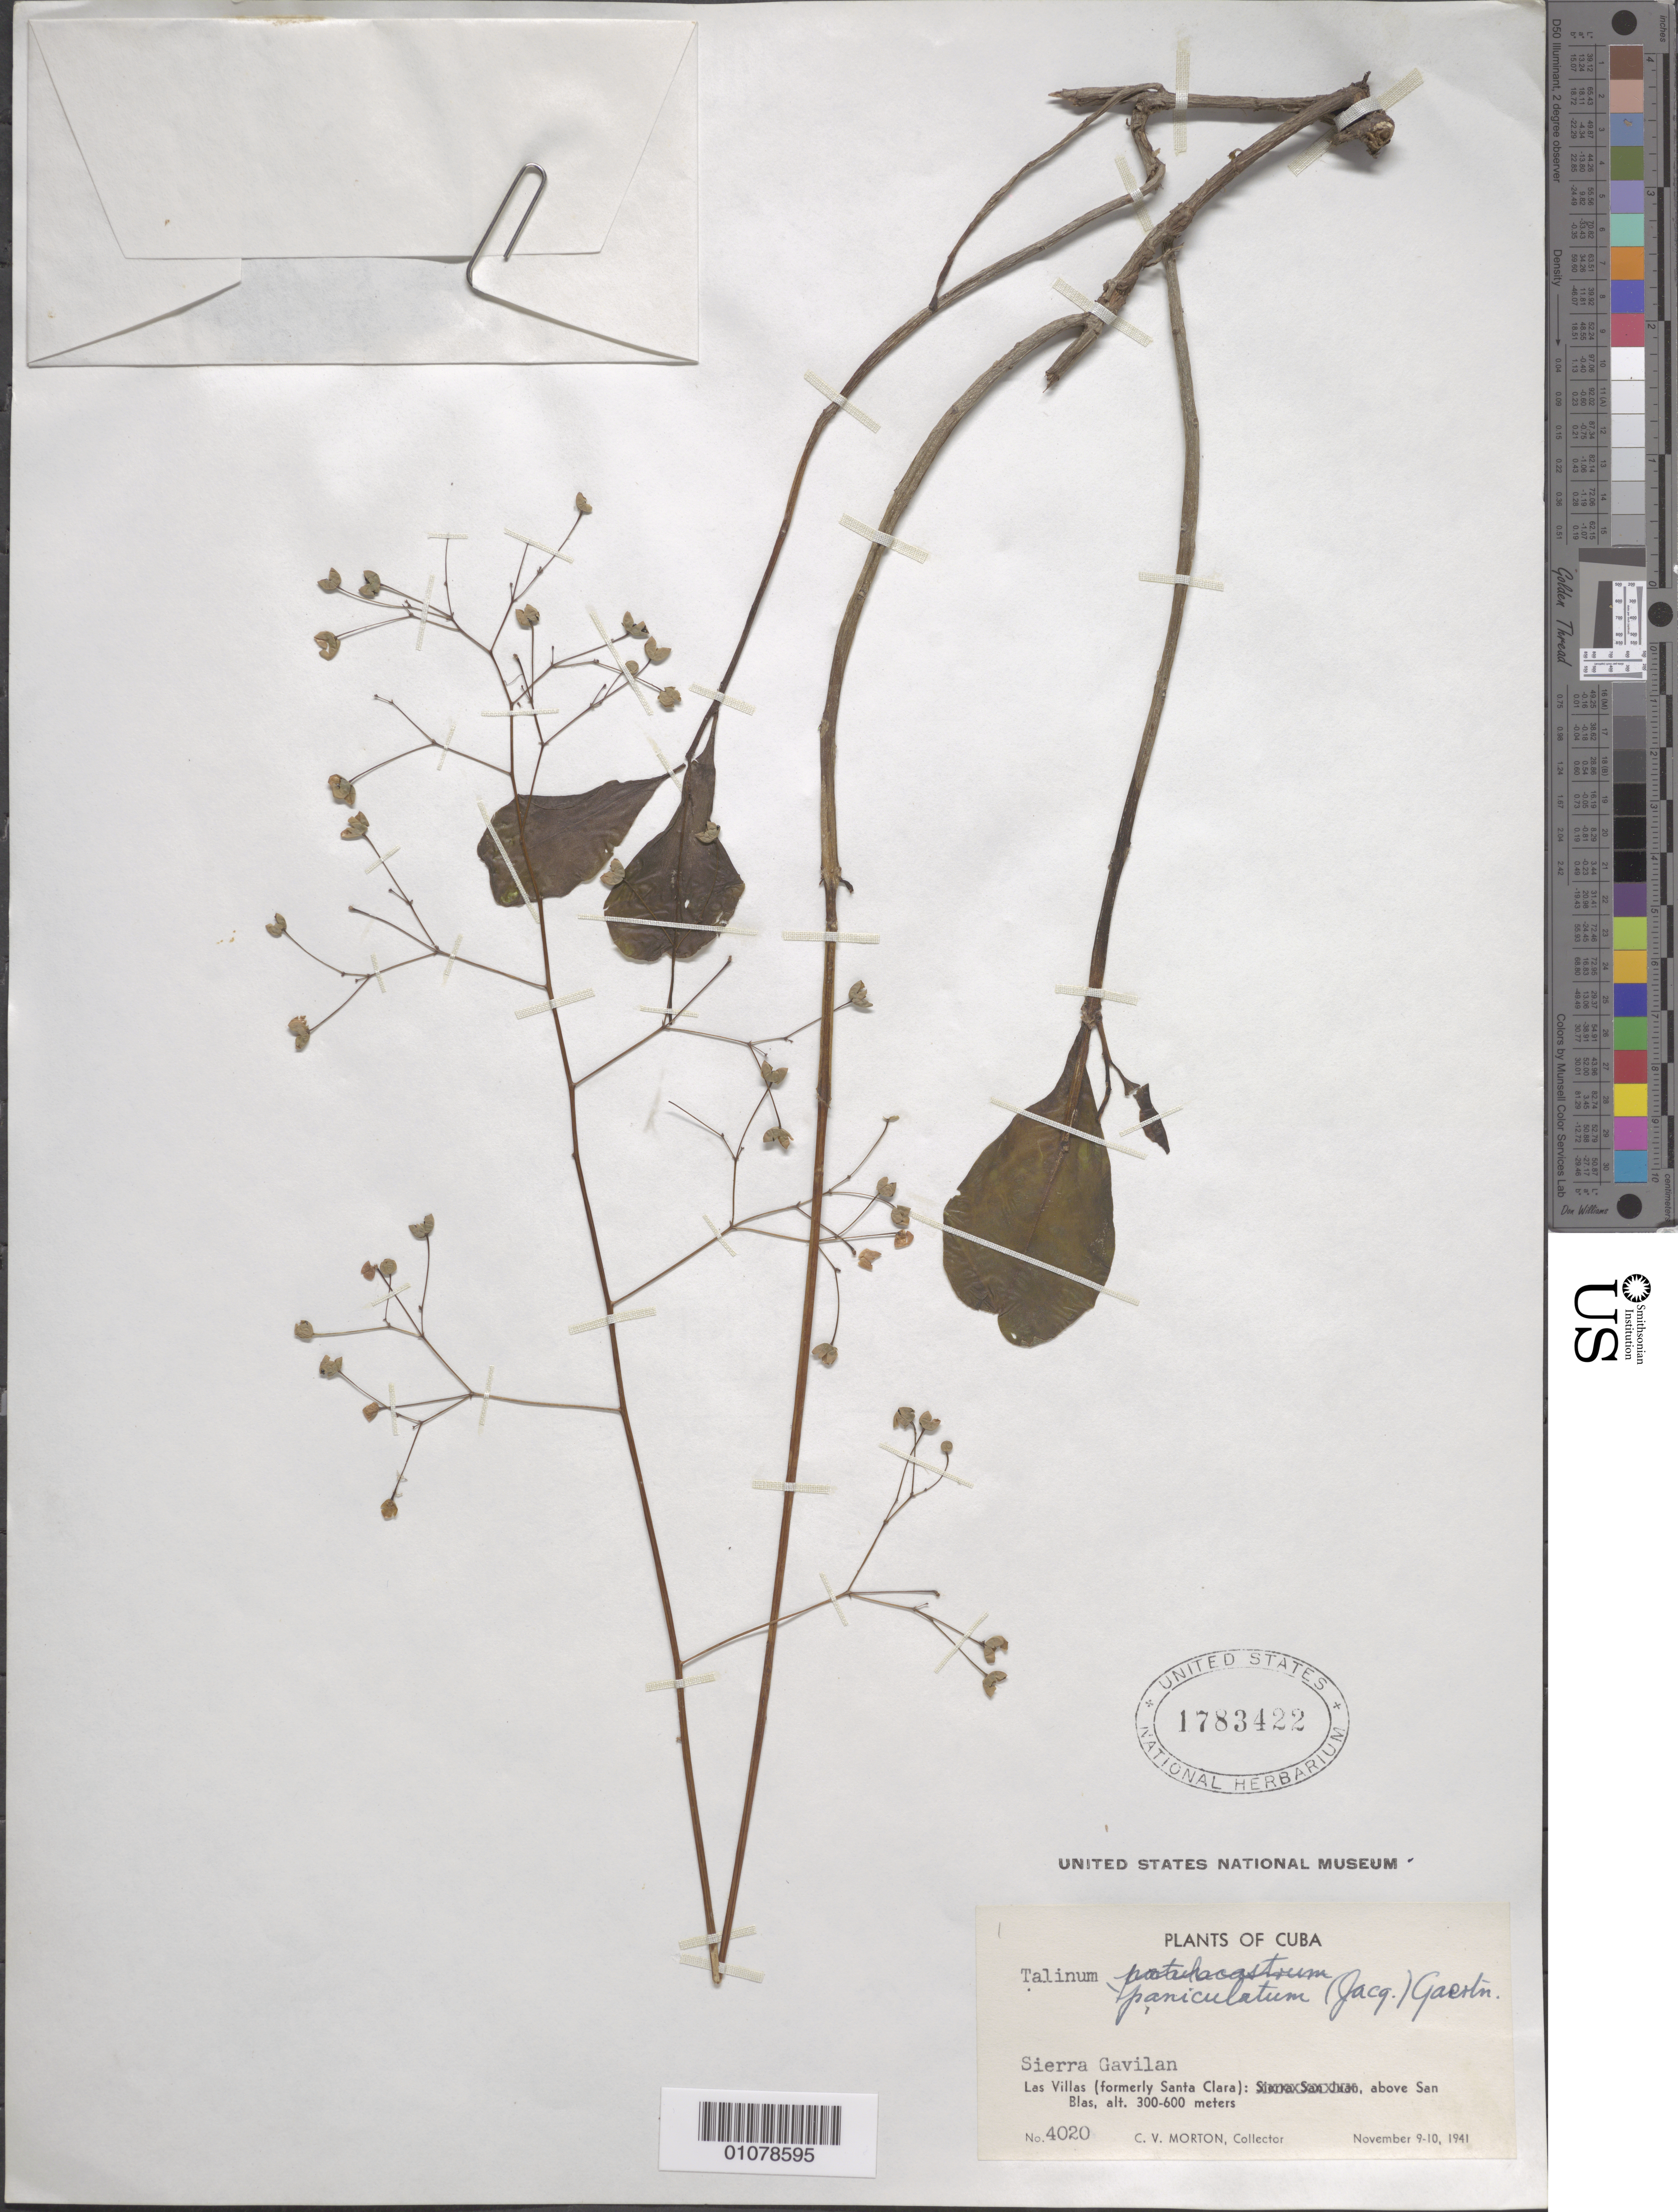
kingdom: Plantae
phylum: Tracheophyta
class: Magnoliopsida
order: Caryophyllales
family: Talinaceae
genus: Talinum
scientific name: Talinum paniculatum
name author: (Jacq.) Gaertn.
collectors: C. V. Morton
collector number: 4020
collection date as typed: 09 Nov 1941 to 10 Nov 1941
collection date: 1941-11-09/1941-11-10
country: Cuba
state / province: Cienfuegos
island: Cuba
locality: Las Villas (formerly Santa Clara): above San Blas Sierra Gavilan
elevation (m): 300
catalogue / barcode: US 1783422